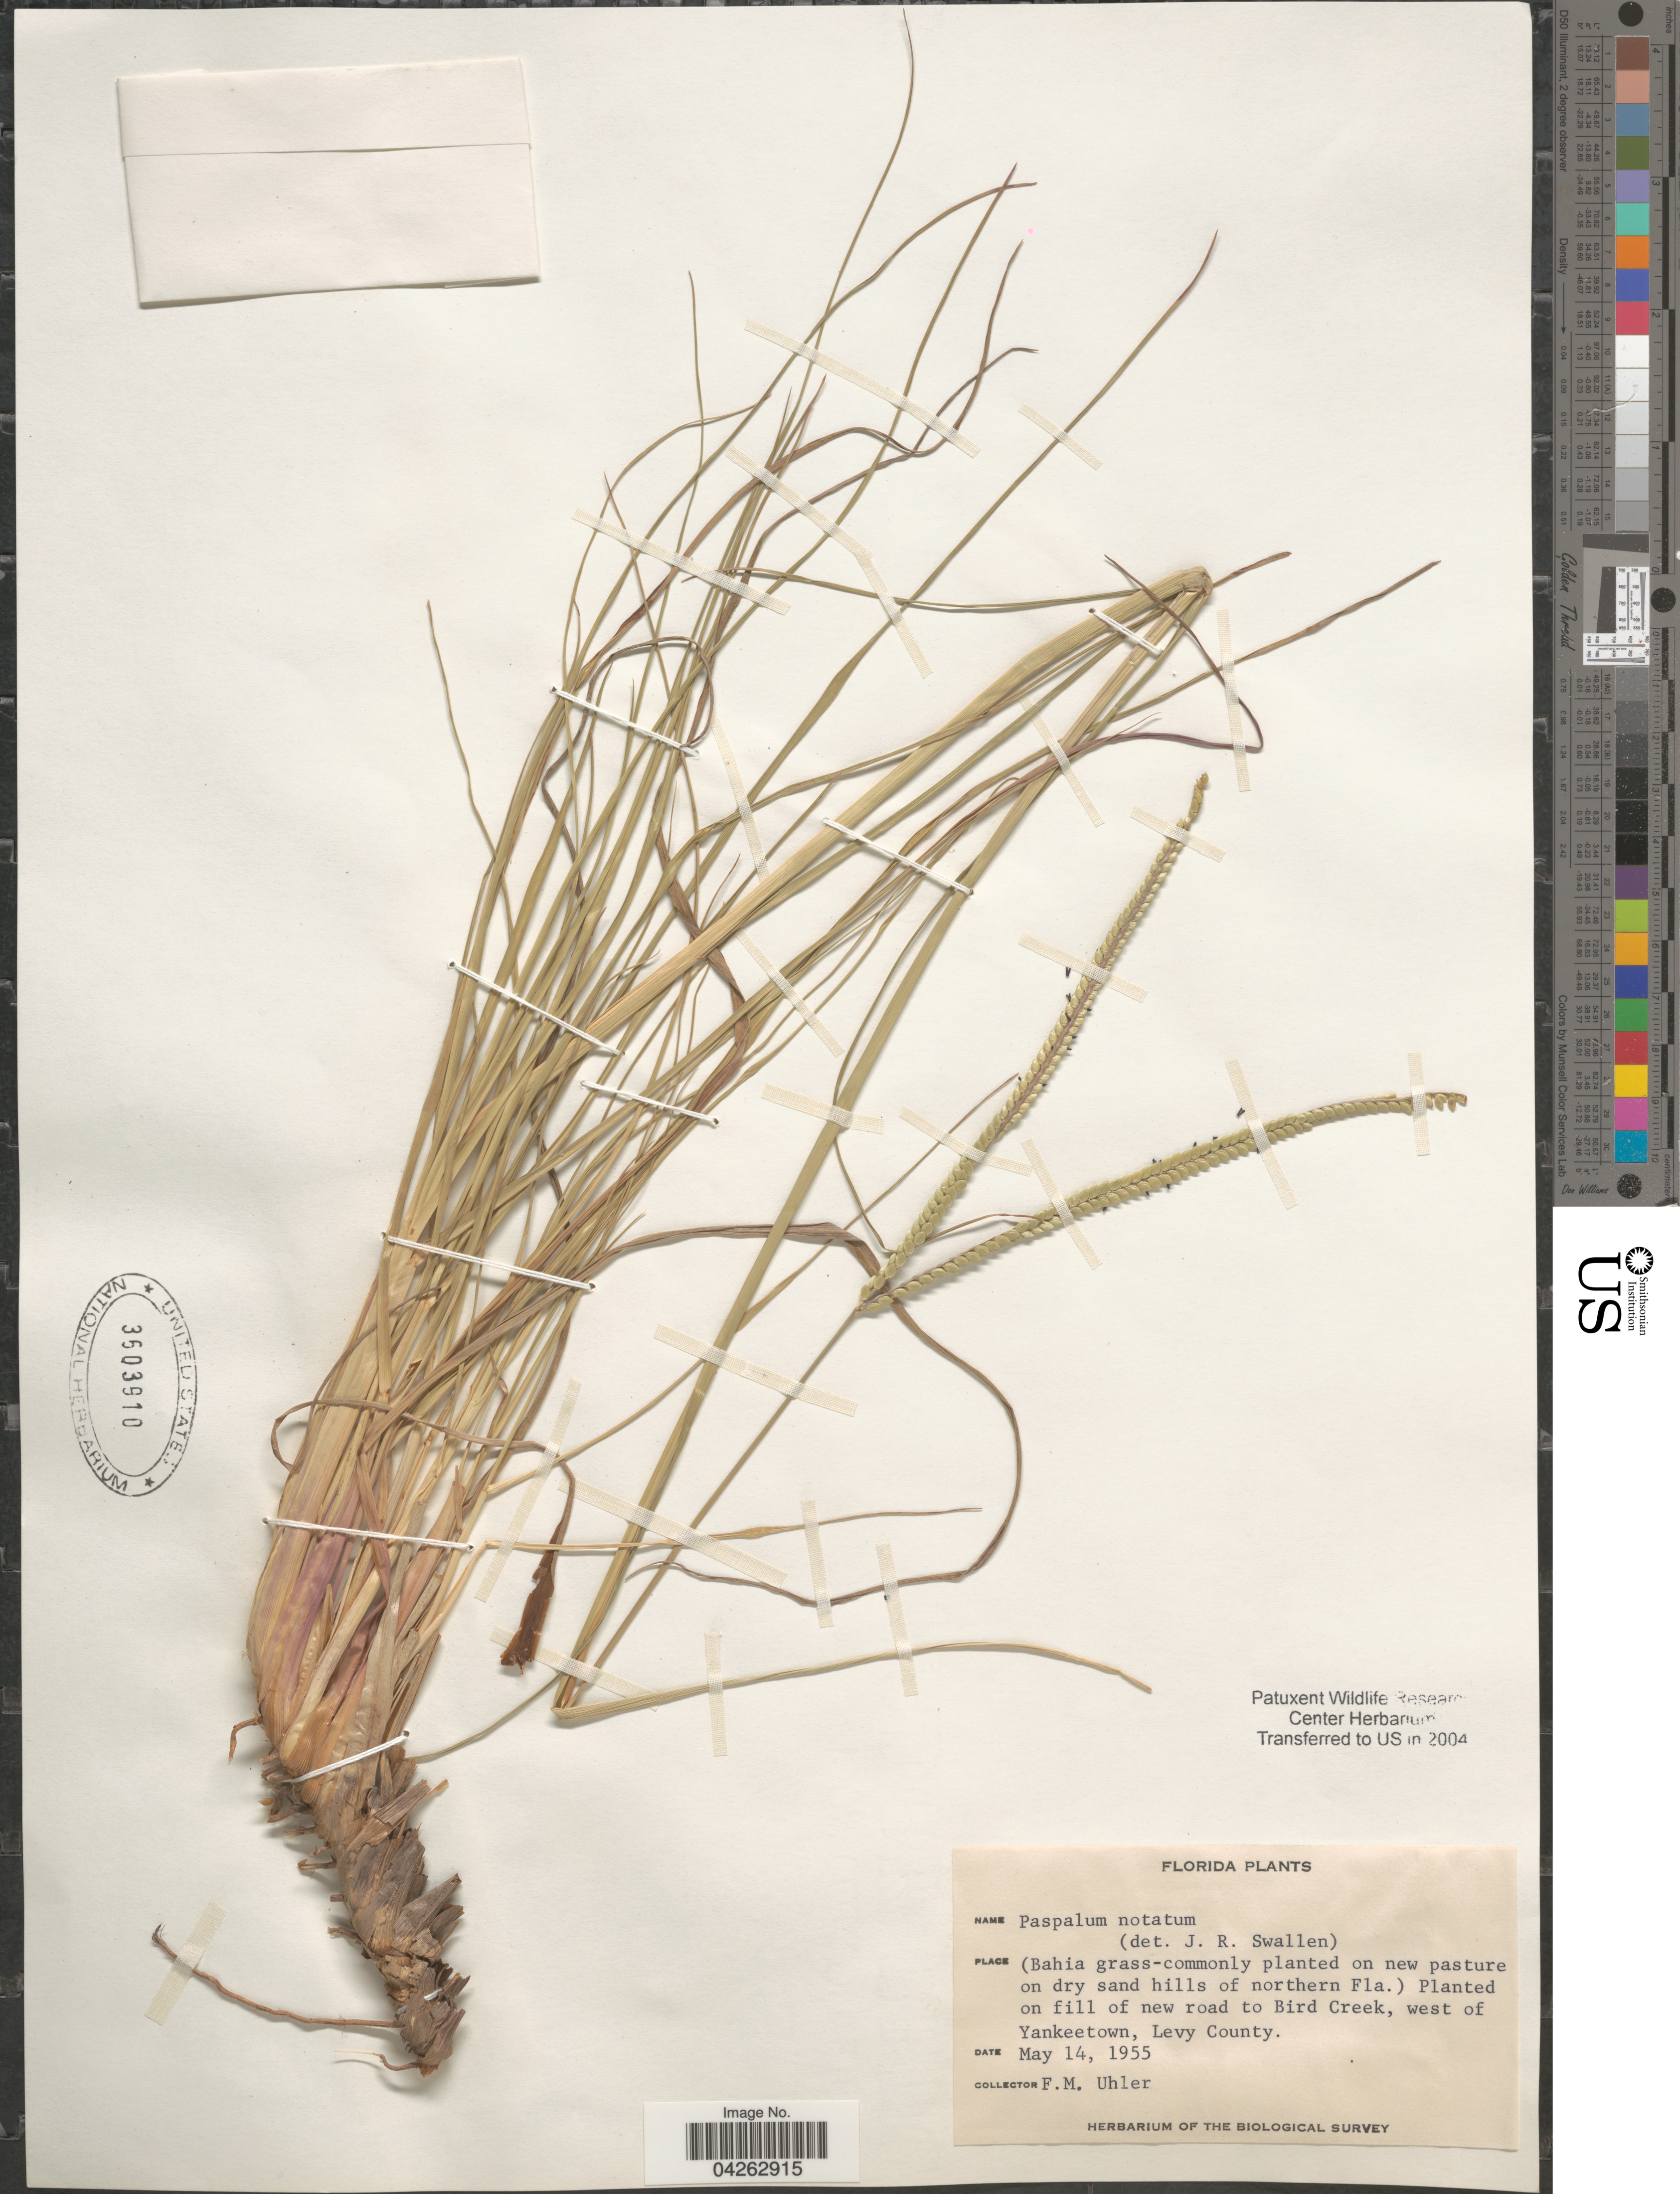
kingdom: Plantae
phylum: Tracheophyta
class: Liliopsida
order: Poales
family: Poaceae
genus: Paspalum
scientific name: Paspalum notatum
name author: Flüggé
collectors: F. M. Uhler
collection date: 1955-05-14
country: United States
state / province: Florida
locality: (On dry sand hills of northern Fla.) On fill of new road to Bird Creek, west of Yankeetown, Levy County. The Biological Survey,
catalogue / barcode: US 3603910